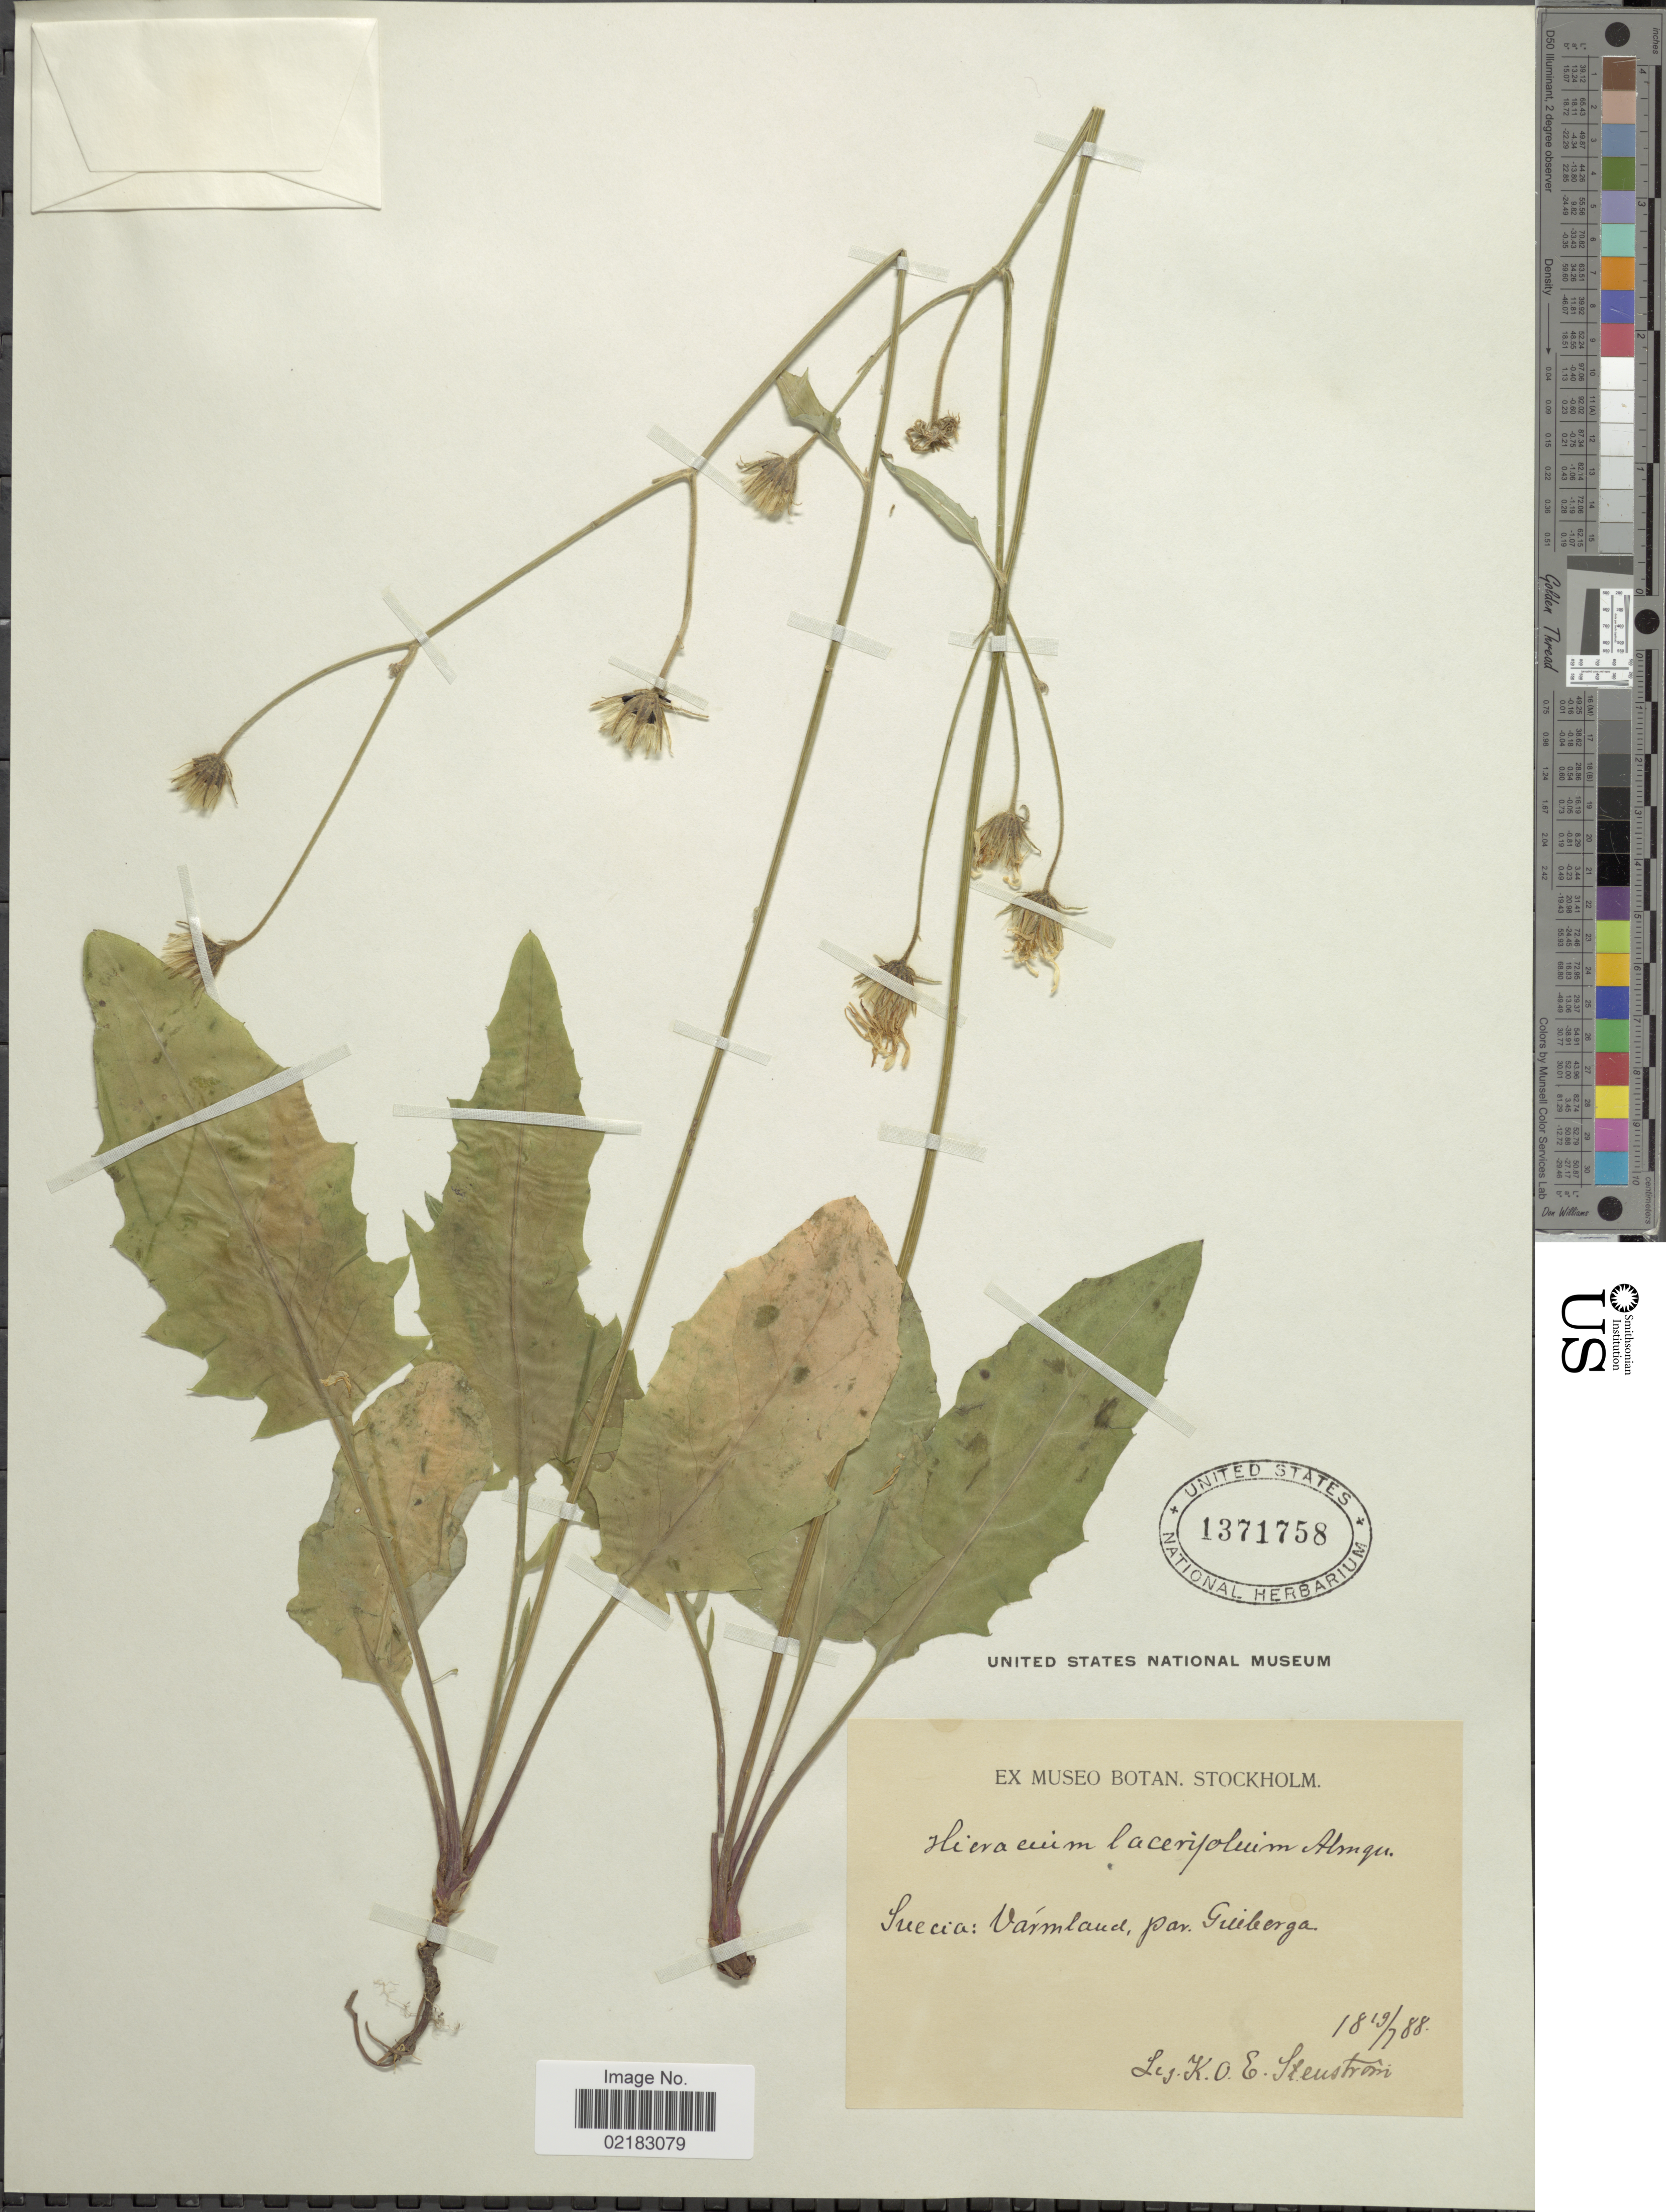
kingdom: Plantae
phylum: Tracheophyta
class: Magnoliopsida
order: Asterales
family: Asteraceae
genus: Hieracium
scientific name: Hieracium lacerifolium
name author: Almquist ex Dahlst.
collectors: K. O. E. Stenström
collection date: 1888-07-19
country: Sweden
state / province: Varmland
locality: Varmland, par Guiberga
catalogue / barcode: US 1371758